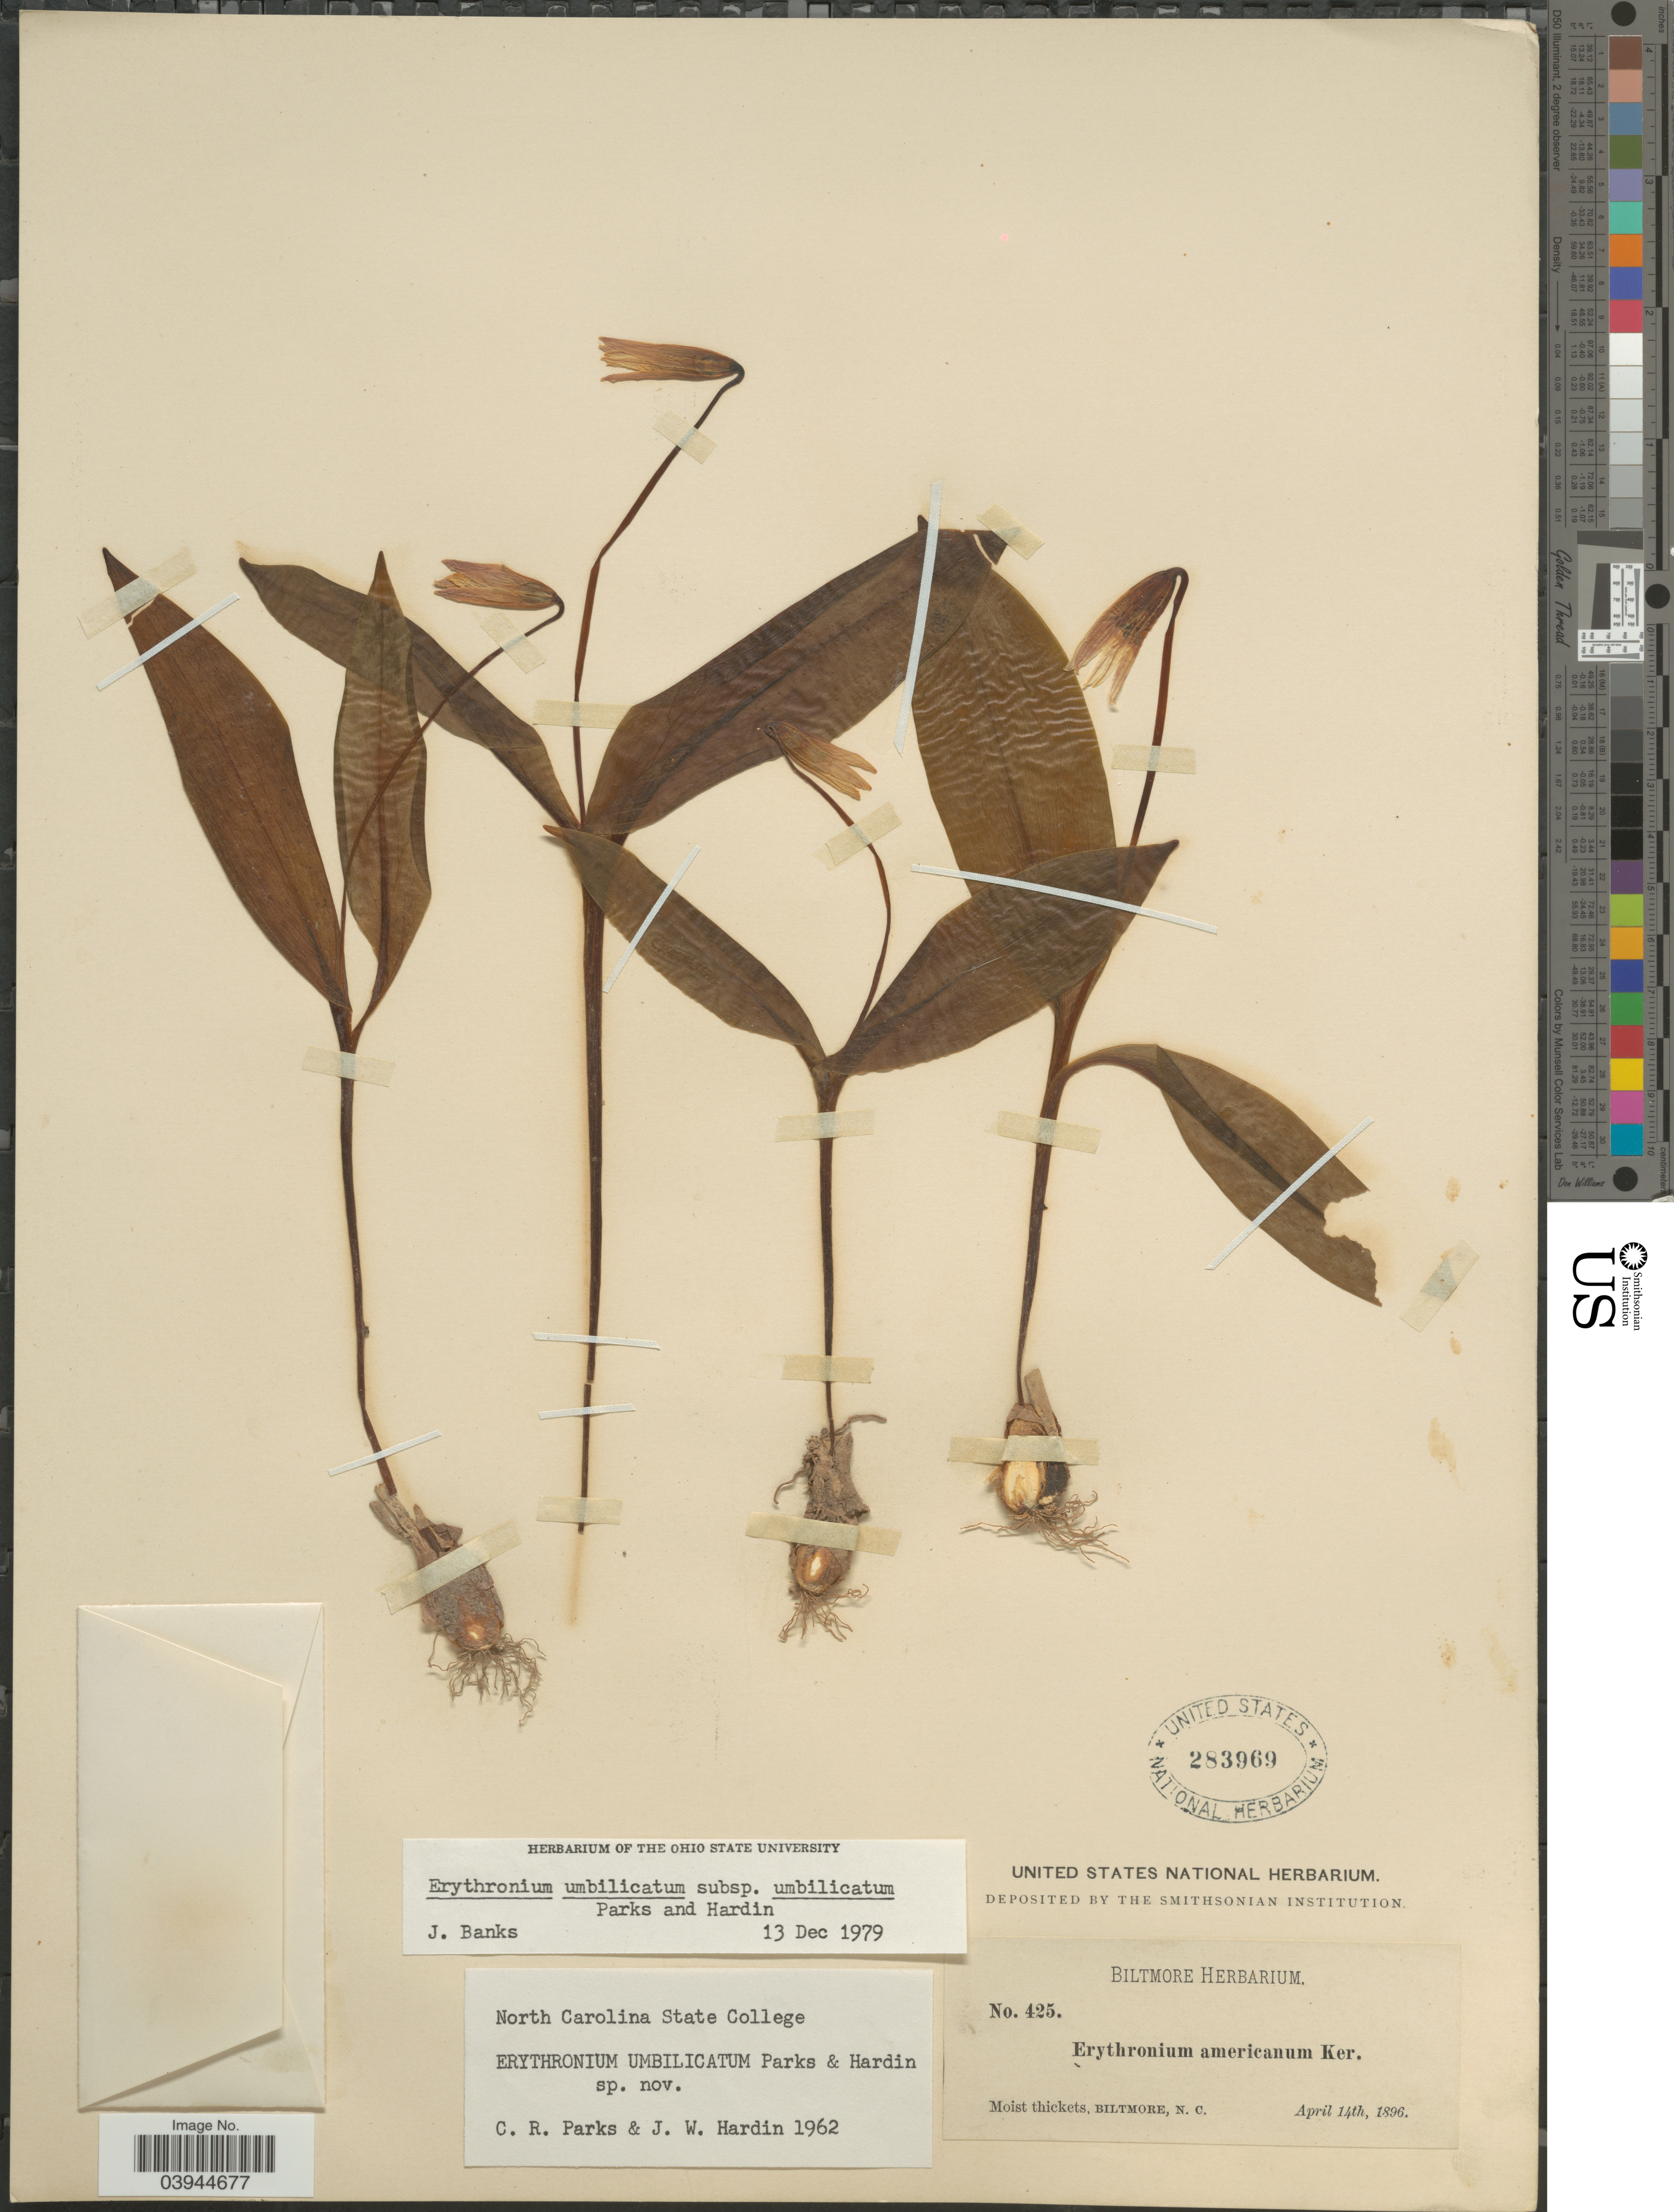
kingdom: Plantae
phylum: Tracheophyta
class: Liliopsida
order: Liliales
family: Liliaceae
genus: Erythronium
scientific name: Erythronium umbilicatum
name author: C.R. Parks & Hardin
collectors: ex herb. Biltmore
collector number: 425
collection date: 1896-04-14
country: United States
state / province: North Carolina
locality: Moist thickets, Biltmore.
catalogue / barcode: US 283969